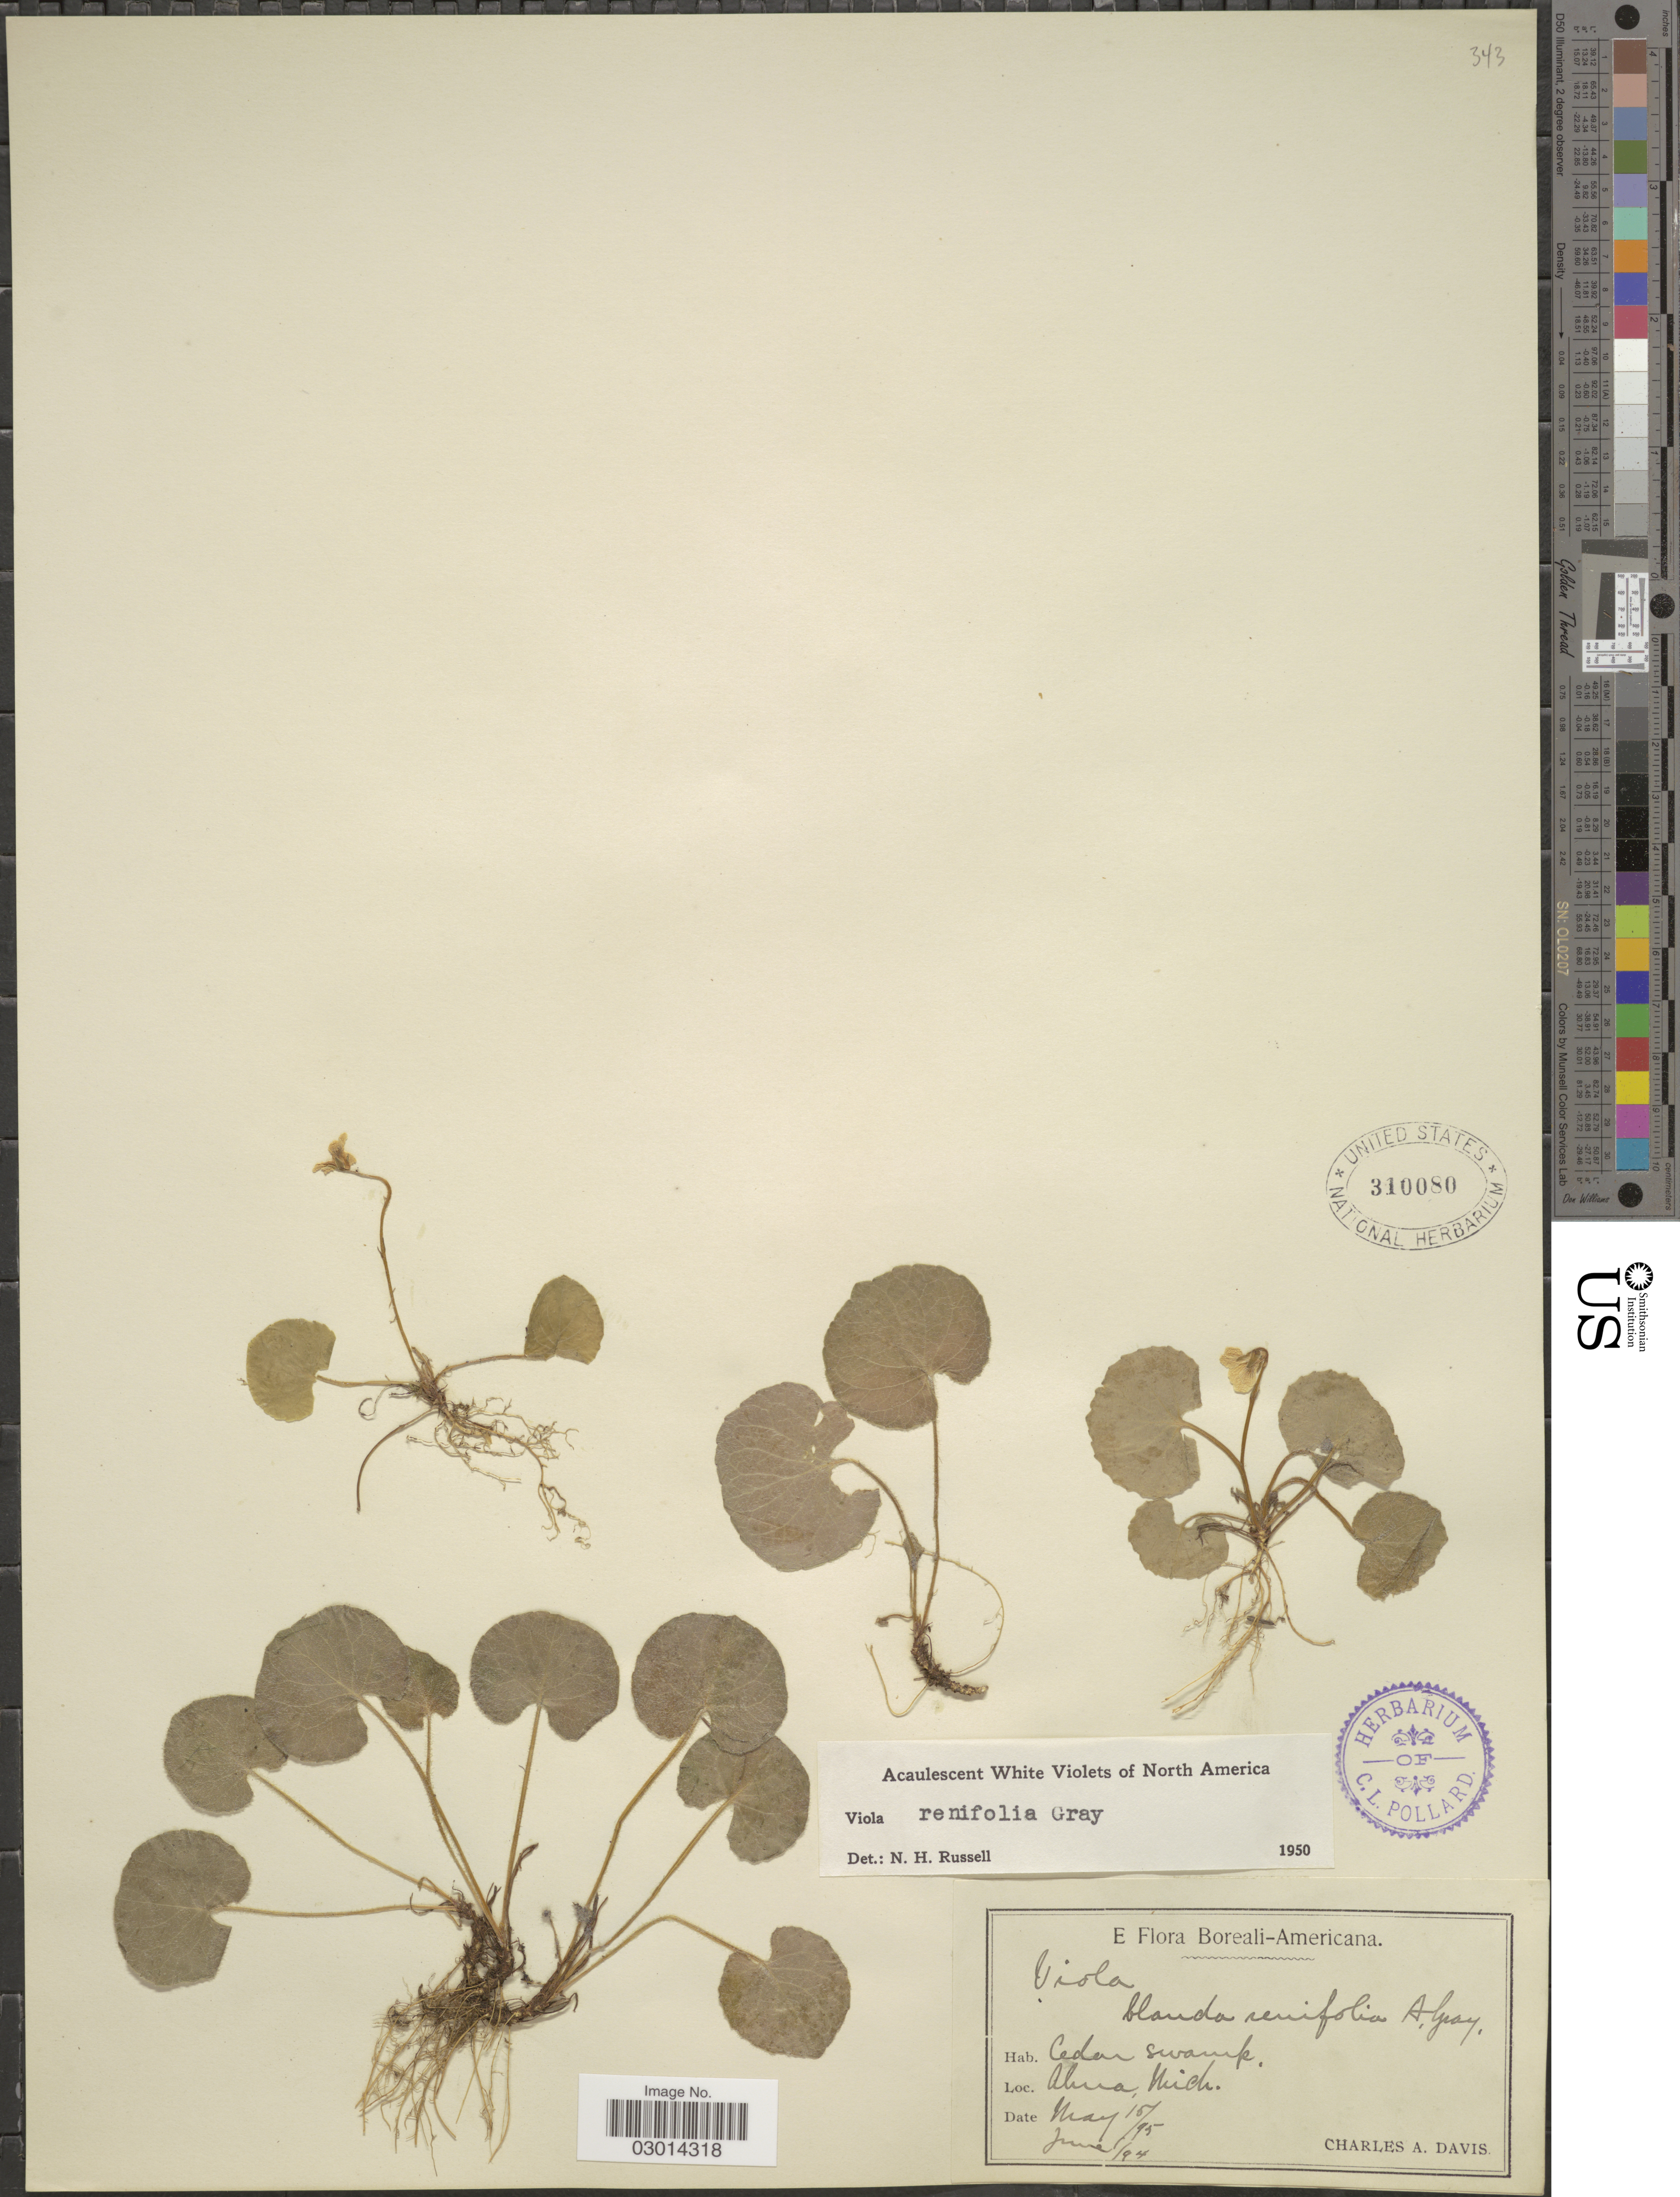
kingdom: Plantae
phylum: Tracheophyta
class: Magnoliopsida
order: Malpighiales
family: Violaceae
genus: Viola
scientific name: Viola renifolia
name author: A. Gray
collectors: C. Davis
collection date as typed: Transcribed d/m/y: 1/6/94 to 15/5/95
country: United States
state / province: Michigan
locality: Ahua, Mich.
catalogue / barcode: US 310080